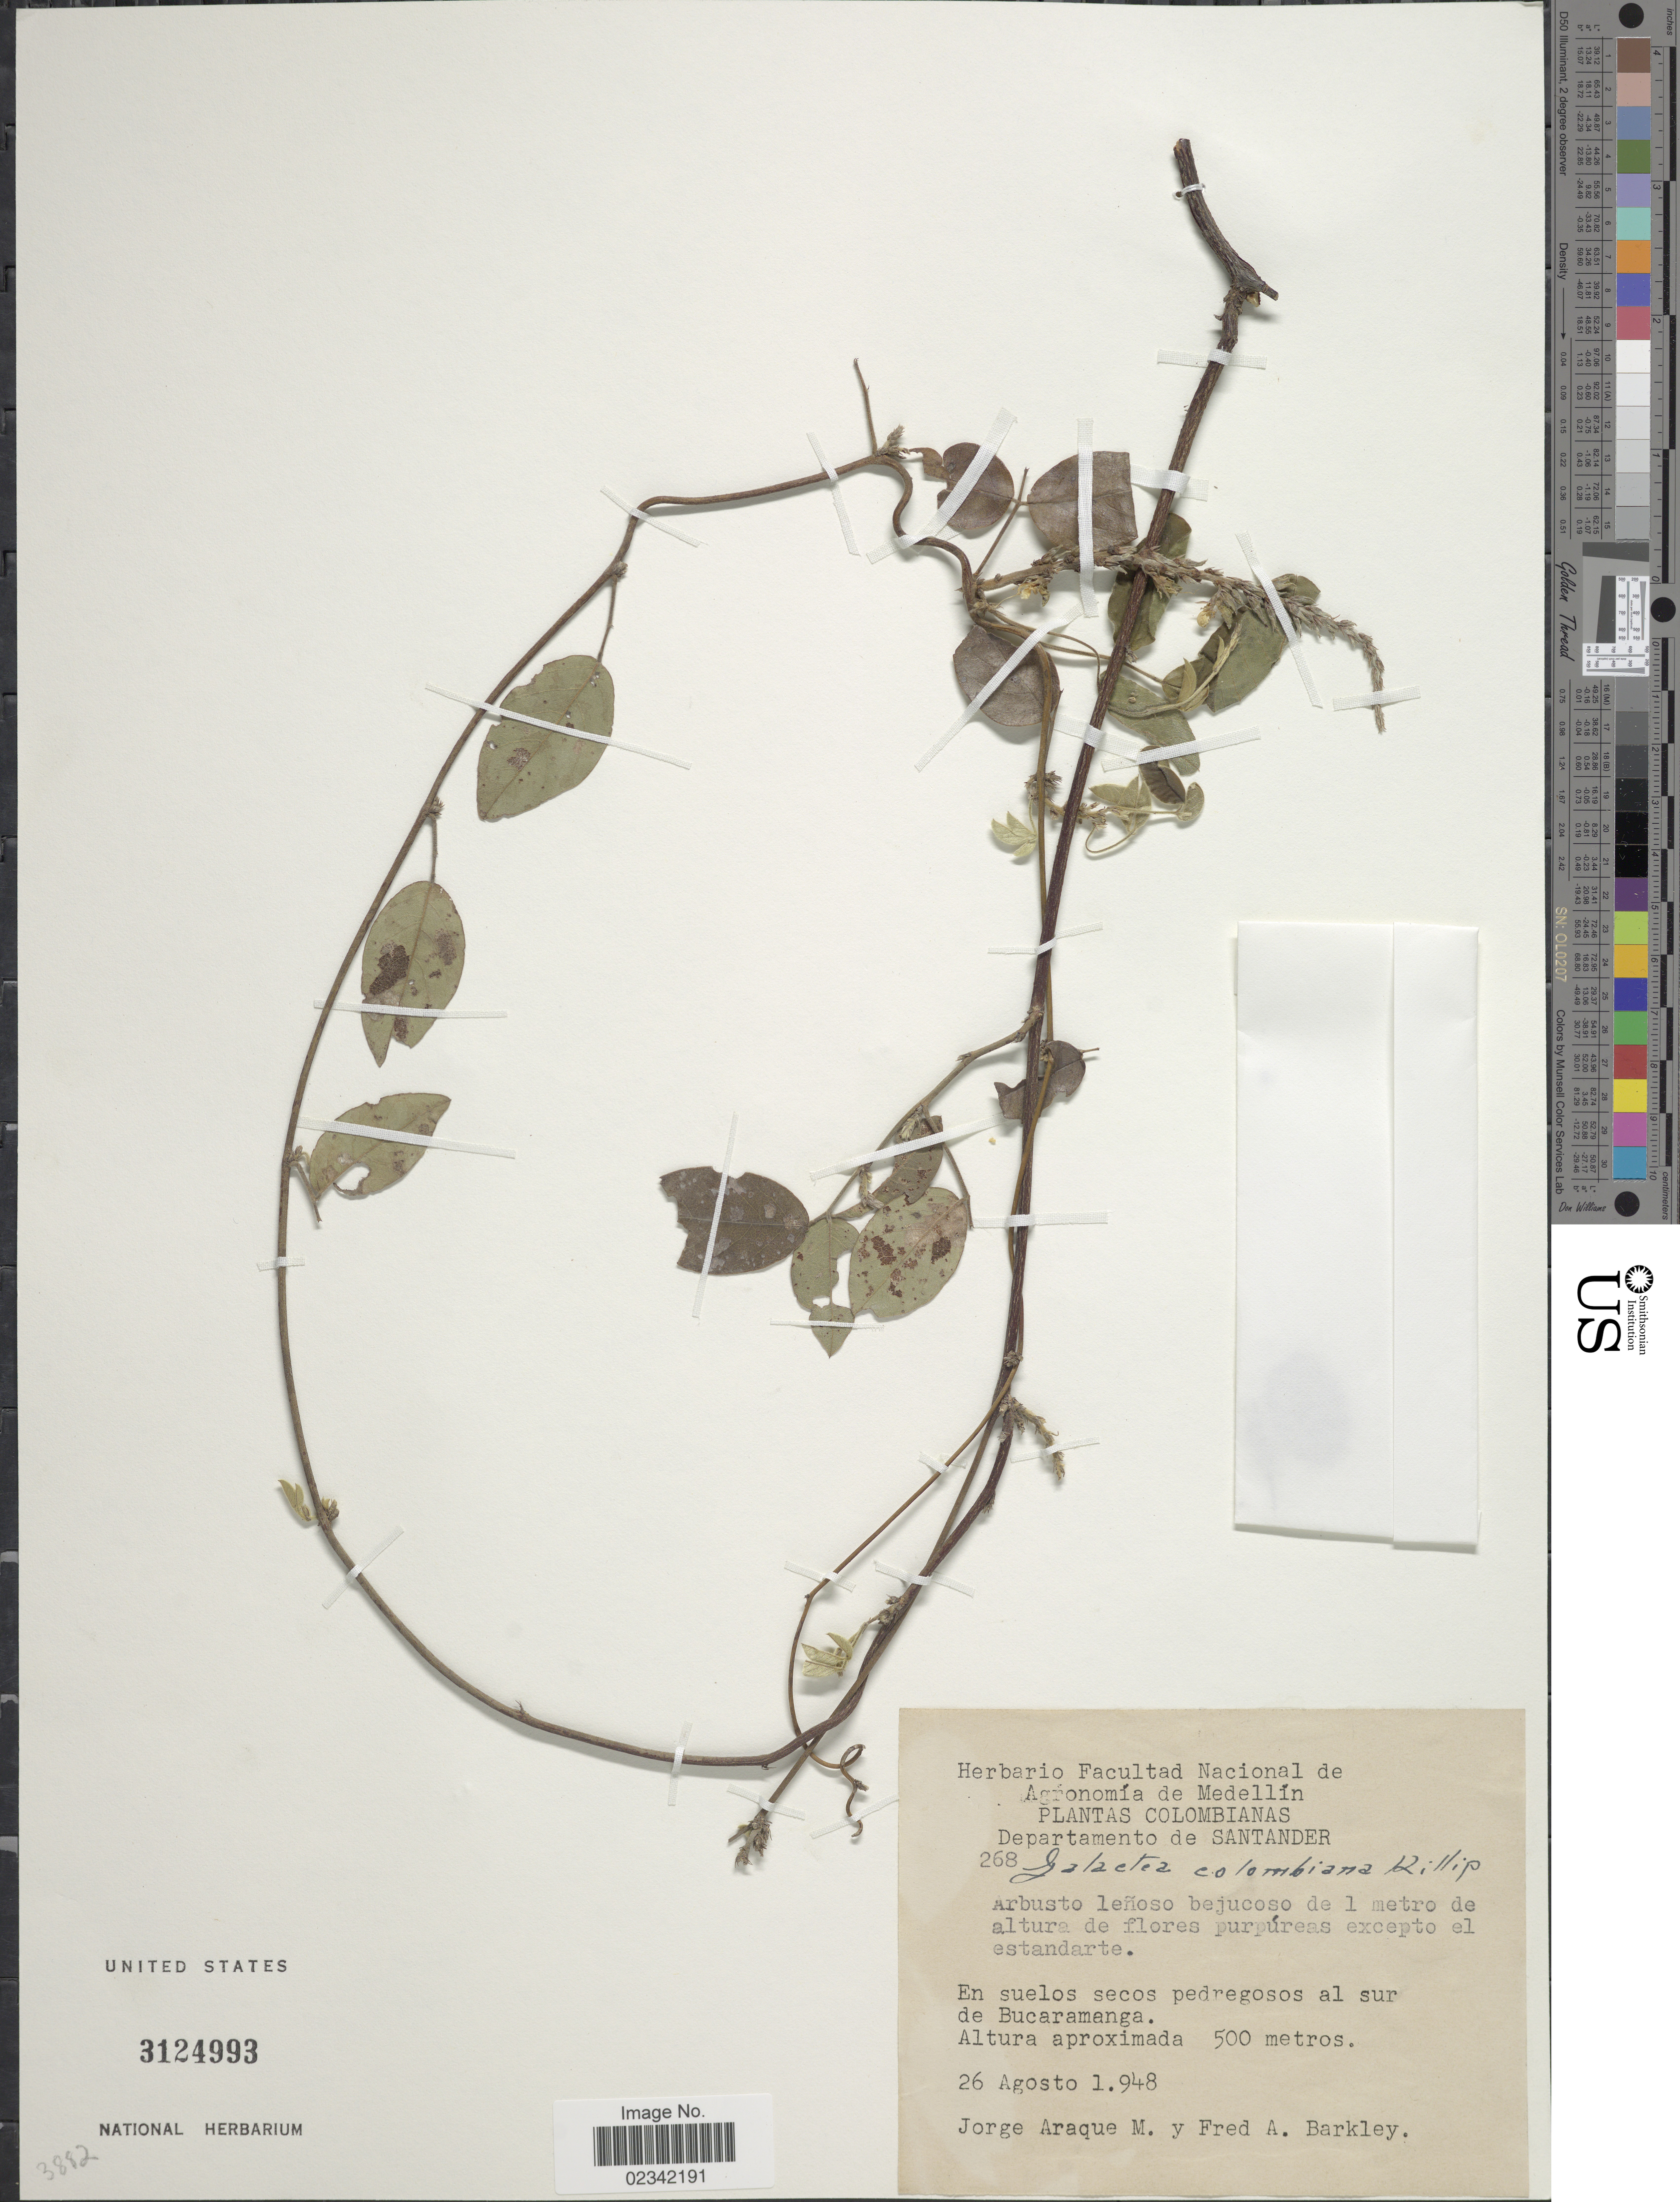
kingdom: Plantae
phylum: Tracheophyta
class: Magnoliopsida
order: Fabales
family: Fabaceae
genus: Galactia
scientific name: Galactia colombiana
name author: Killip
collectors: J. Araque Molina & F. A. Barkley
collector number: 268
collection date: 1948-08-26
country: Colombia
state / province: Santander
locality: Departamento de Santander, En suelos secos pedregosos al sur de Bucaramenga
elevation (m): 500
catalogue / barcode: US 3124993